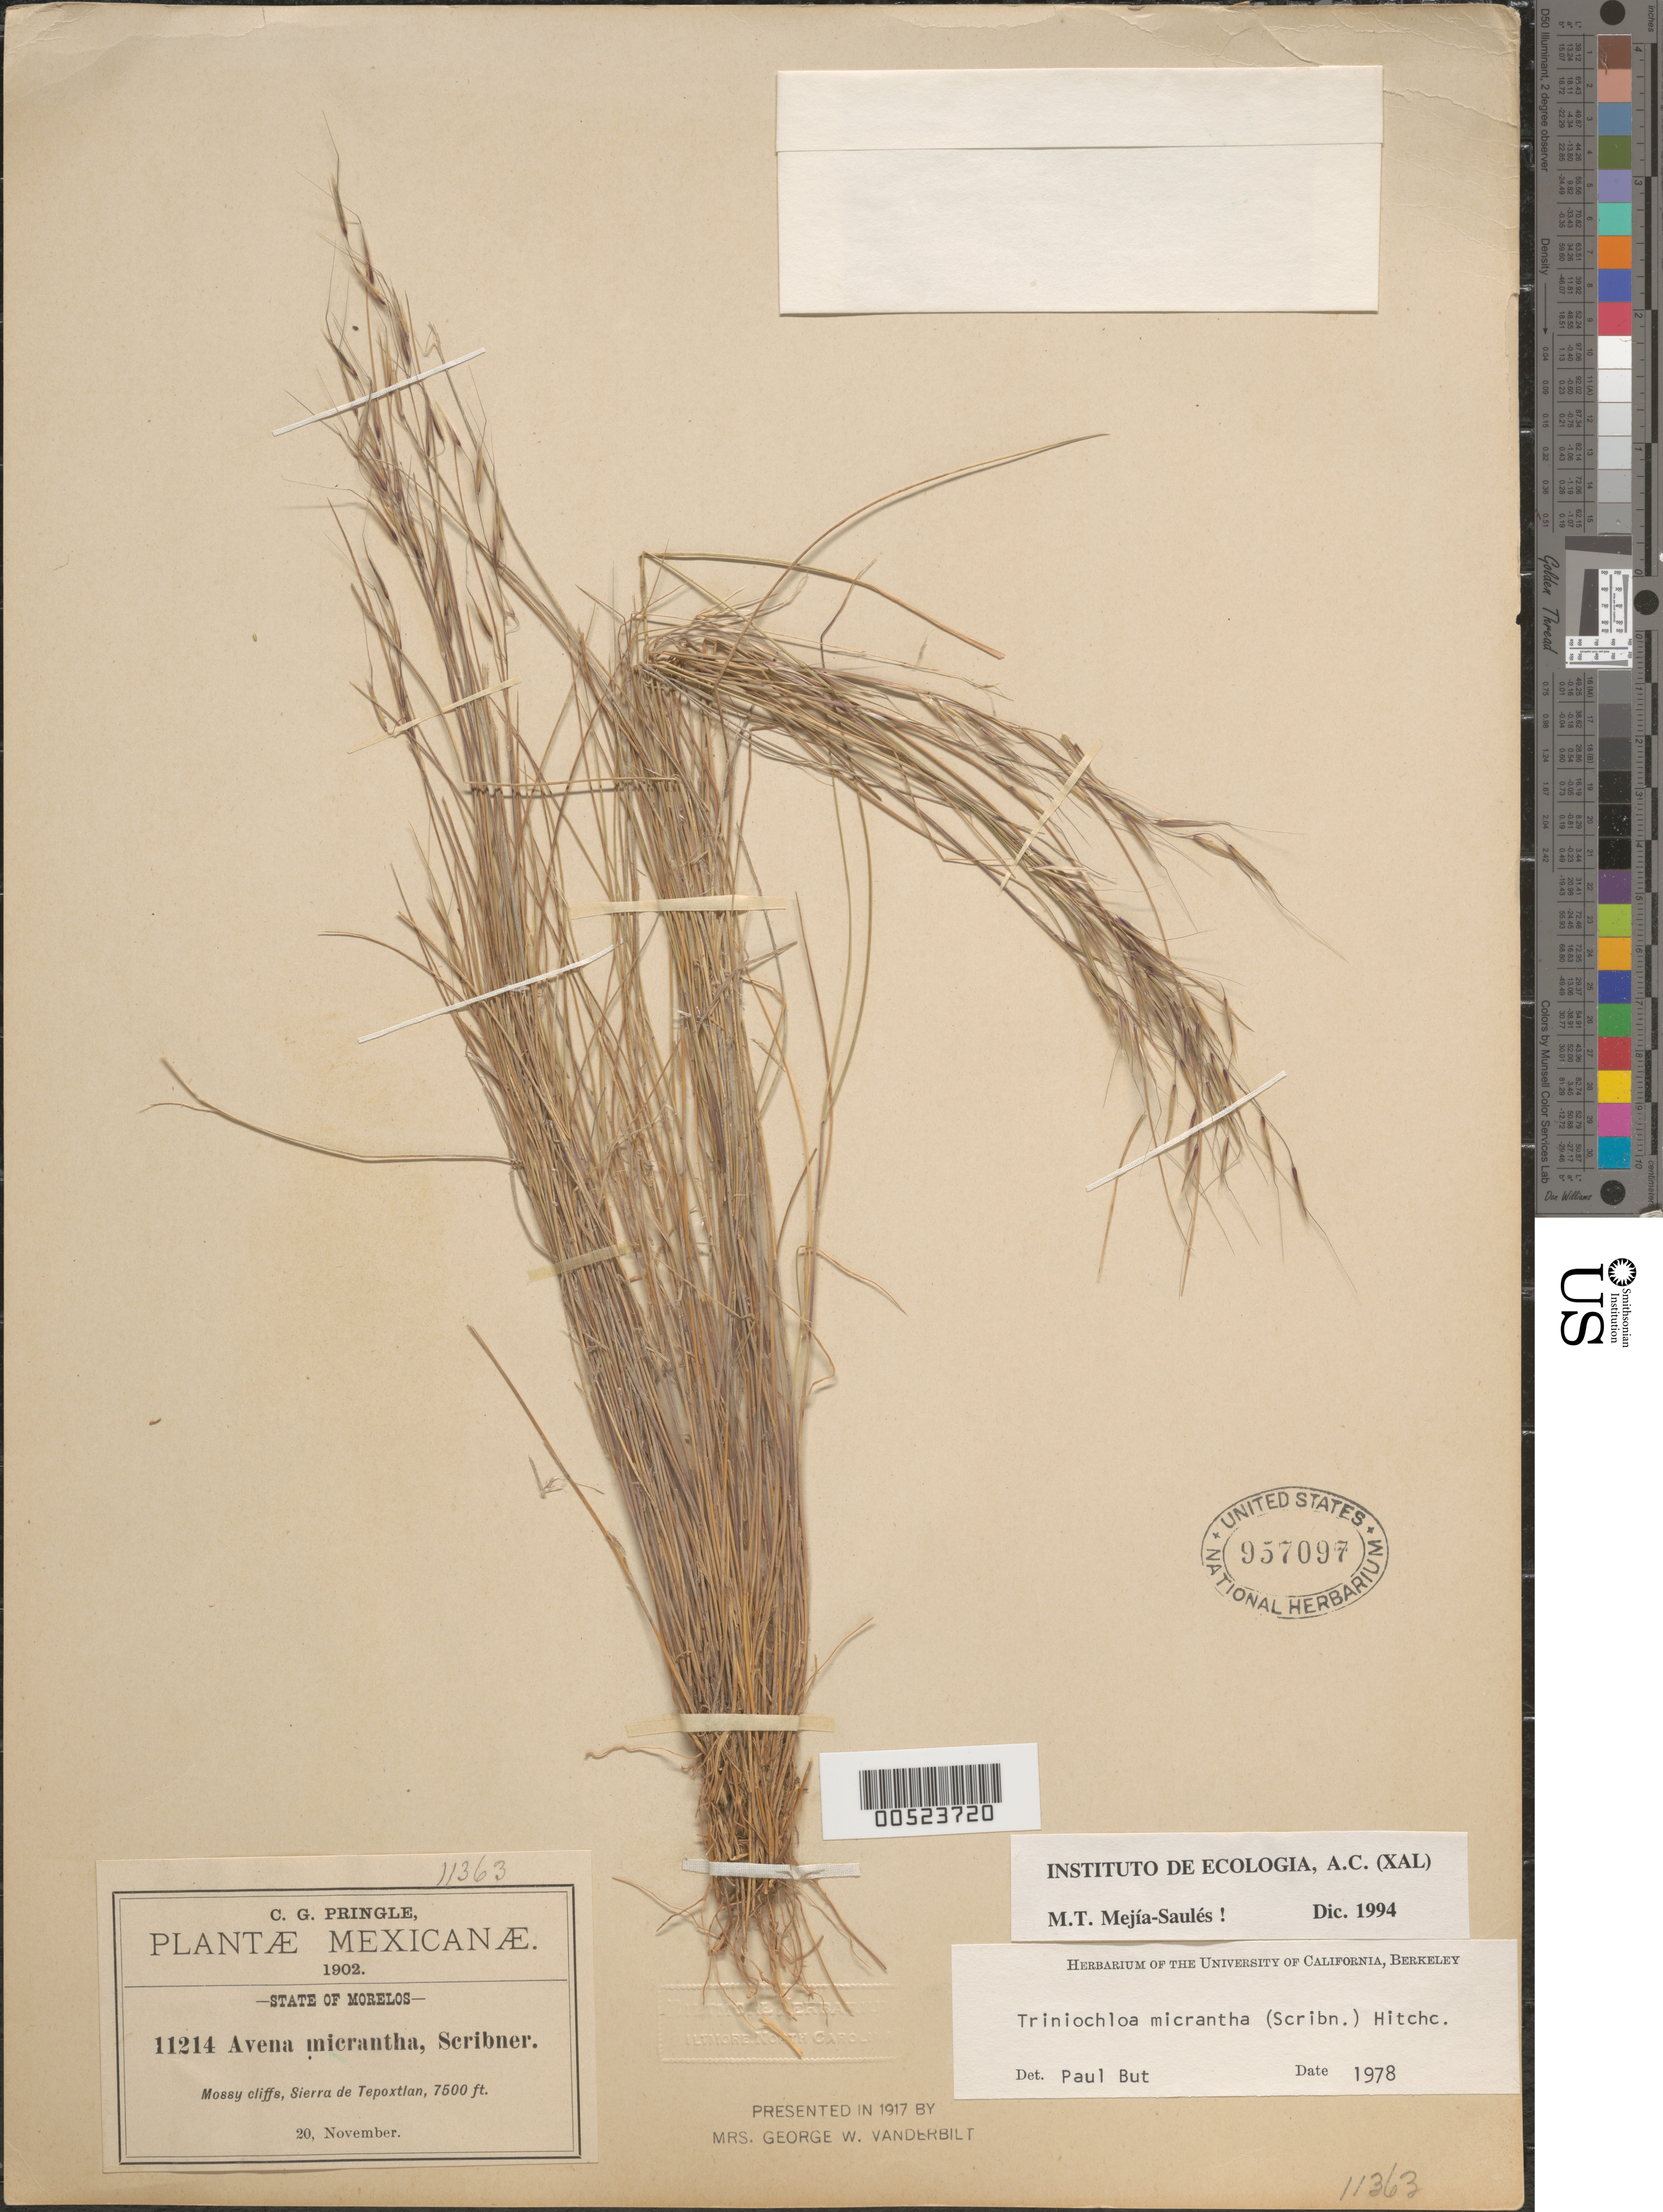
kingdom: Plantae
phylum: Tracheophyta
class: Liliopsida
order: Poales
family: Poaceae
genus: Triniochloa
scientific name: Triniochloa micrantha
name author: (Scribn.) Hitchc.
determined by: Mejía-Sauls, M. T.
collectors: C. G. Pringle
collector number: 11214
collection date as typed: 20 Nov 1902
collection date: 1902-11-20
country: Mexico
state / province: Morelos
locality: Sierra de Tepoxtlan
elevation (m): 2286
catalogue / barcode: US 957097